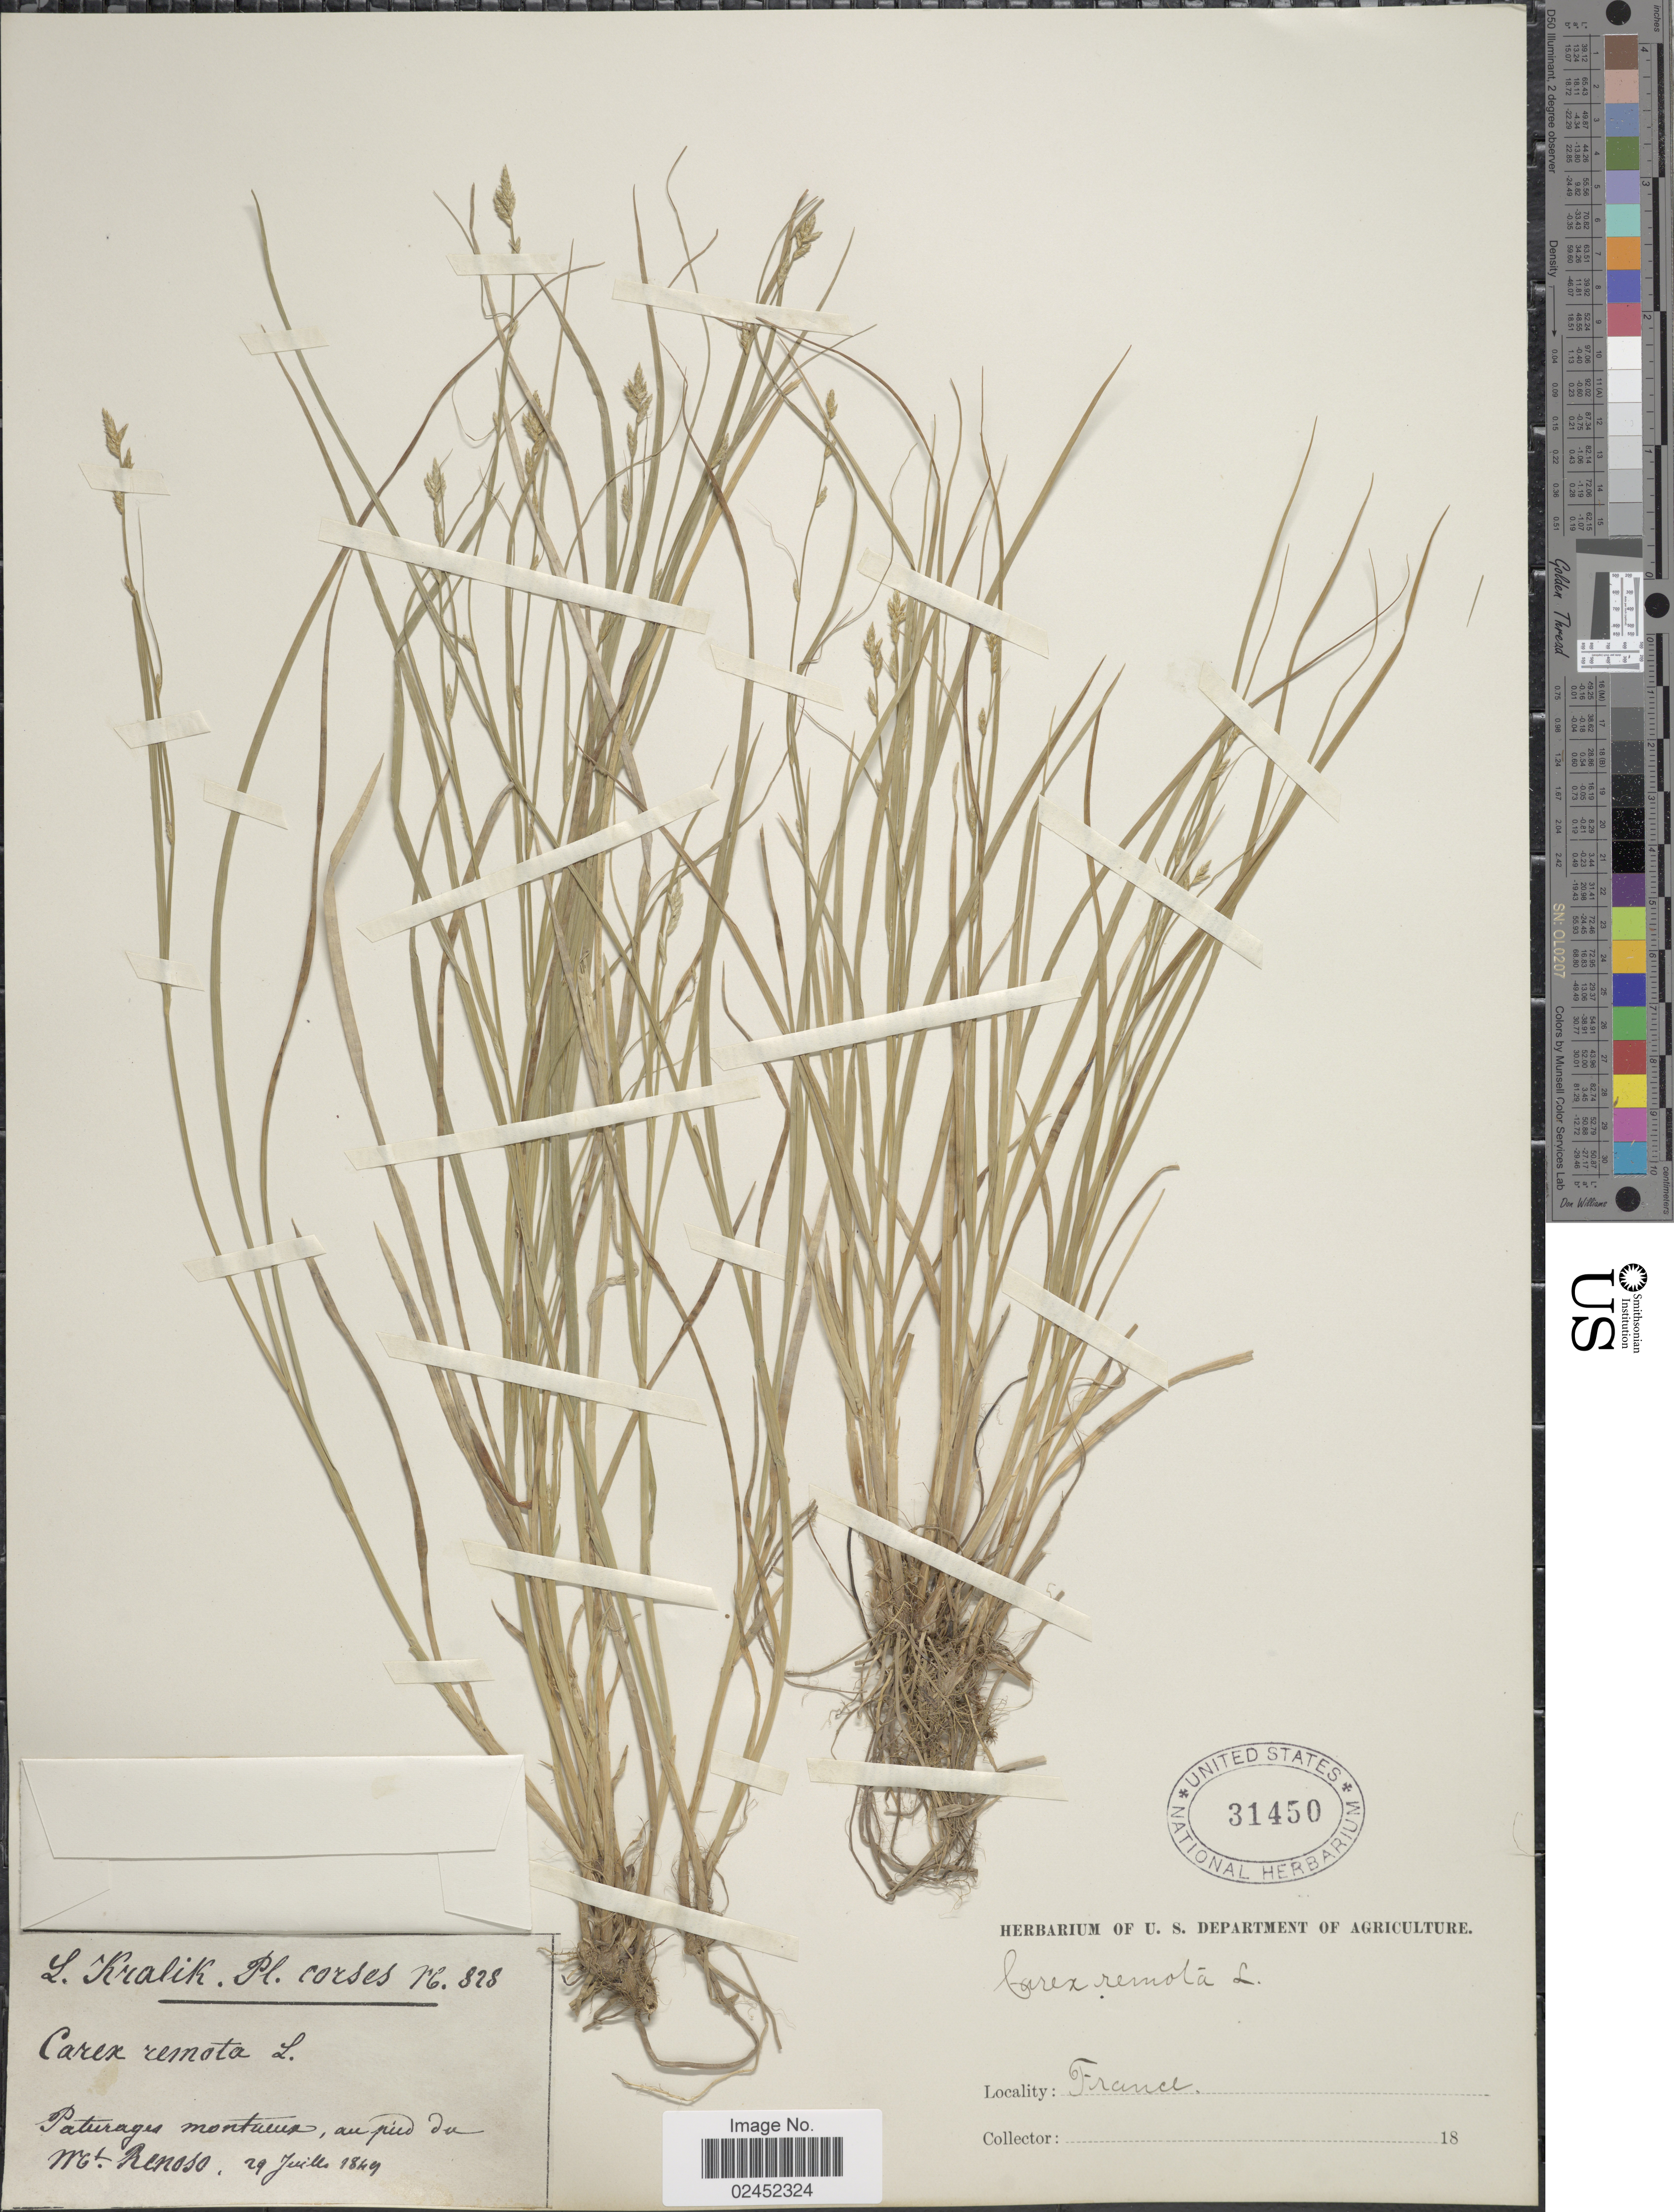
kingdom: Plantae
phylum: Tracheophyta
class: Liliopsida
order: Poales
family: Cyperaceae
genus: Carex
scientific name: Carex remota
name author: L.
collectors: L. Kralik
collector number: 828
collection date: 1849-07-29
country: France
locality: Paturages monteux, au pied du Mt. Renoso.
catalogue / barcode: US 31450